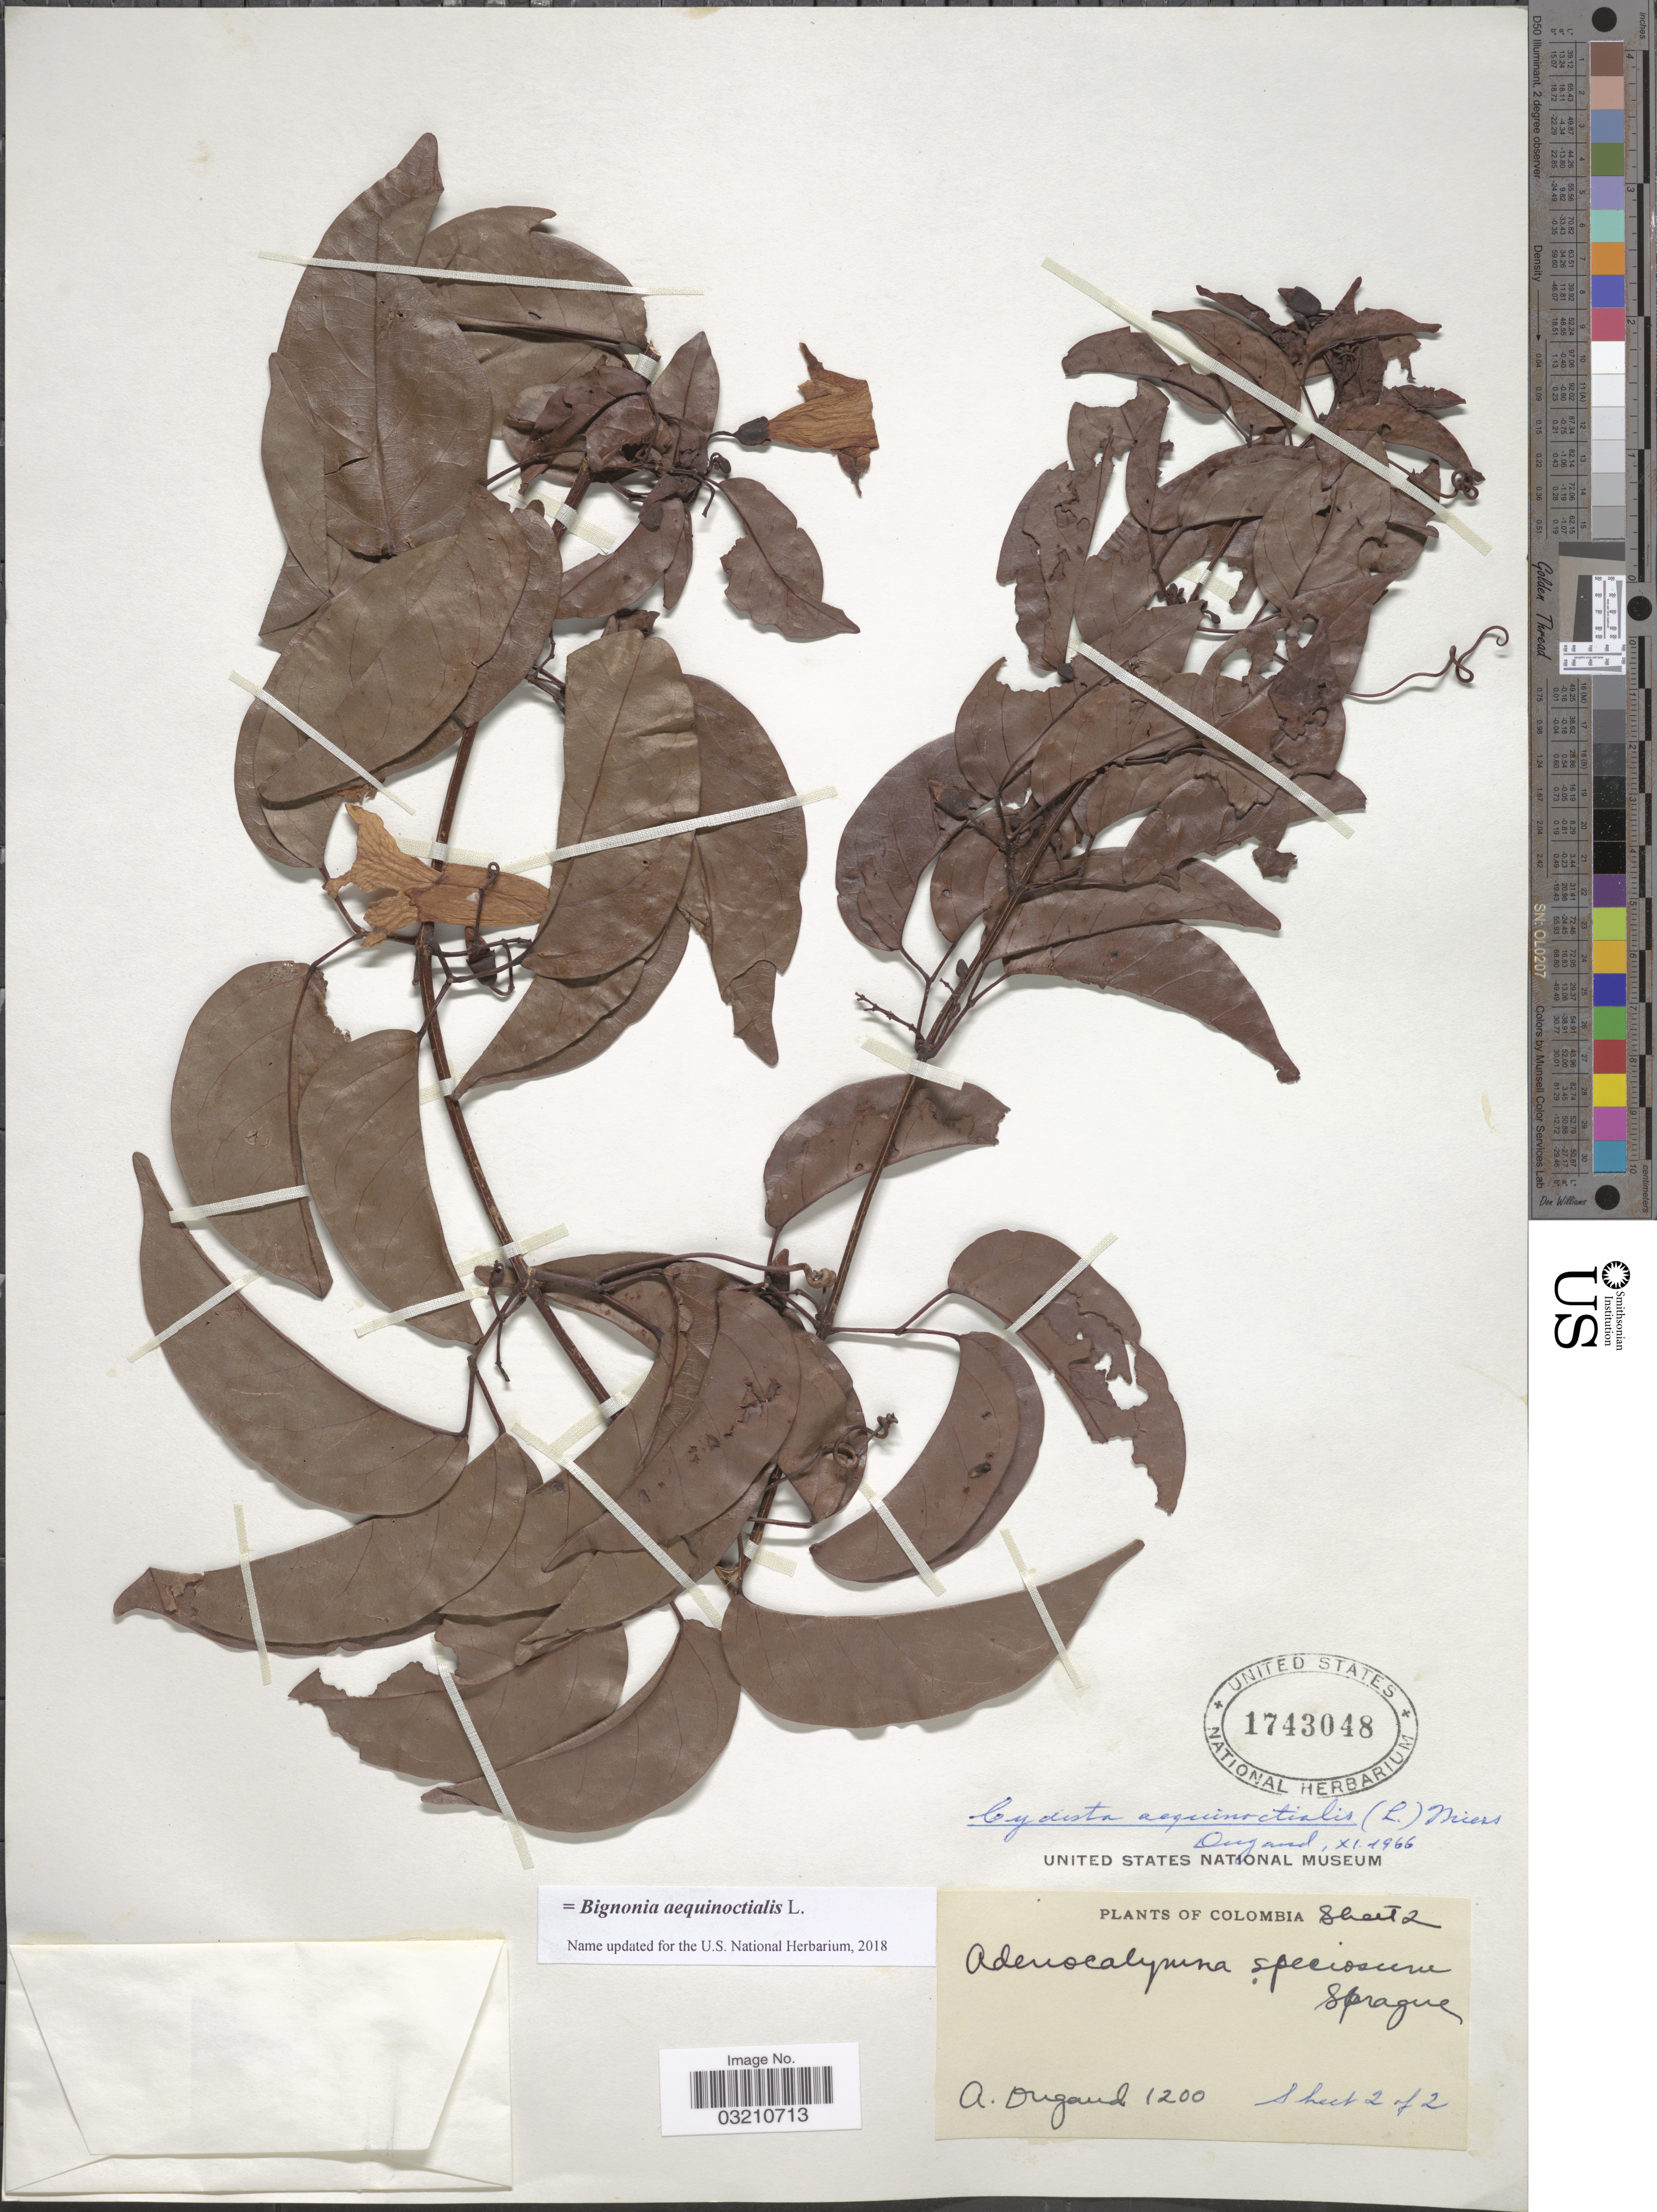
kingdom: Plantae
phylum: Tracheophyta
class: Magnoliopsida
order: Lamiales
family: Bignoniaceae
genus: Bignonia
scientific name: Bignonia aequinoctialis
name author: L.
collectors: A. Dugand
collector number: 1200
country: Colombia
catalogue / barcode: US 1743048